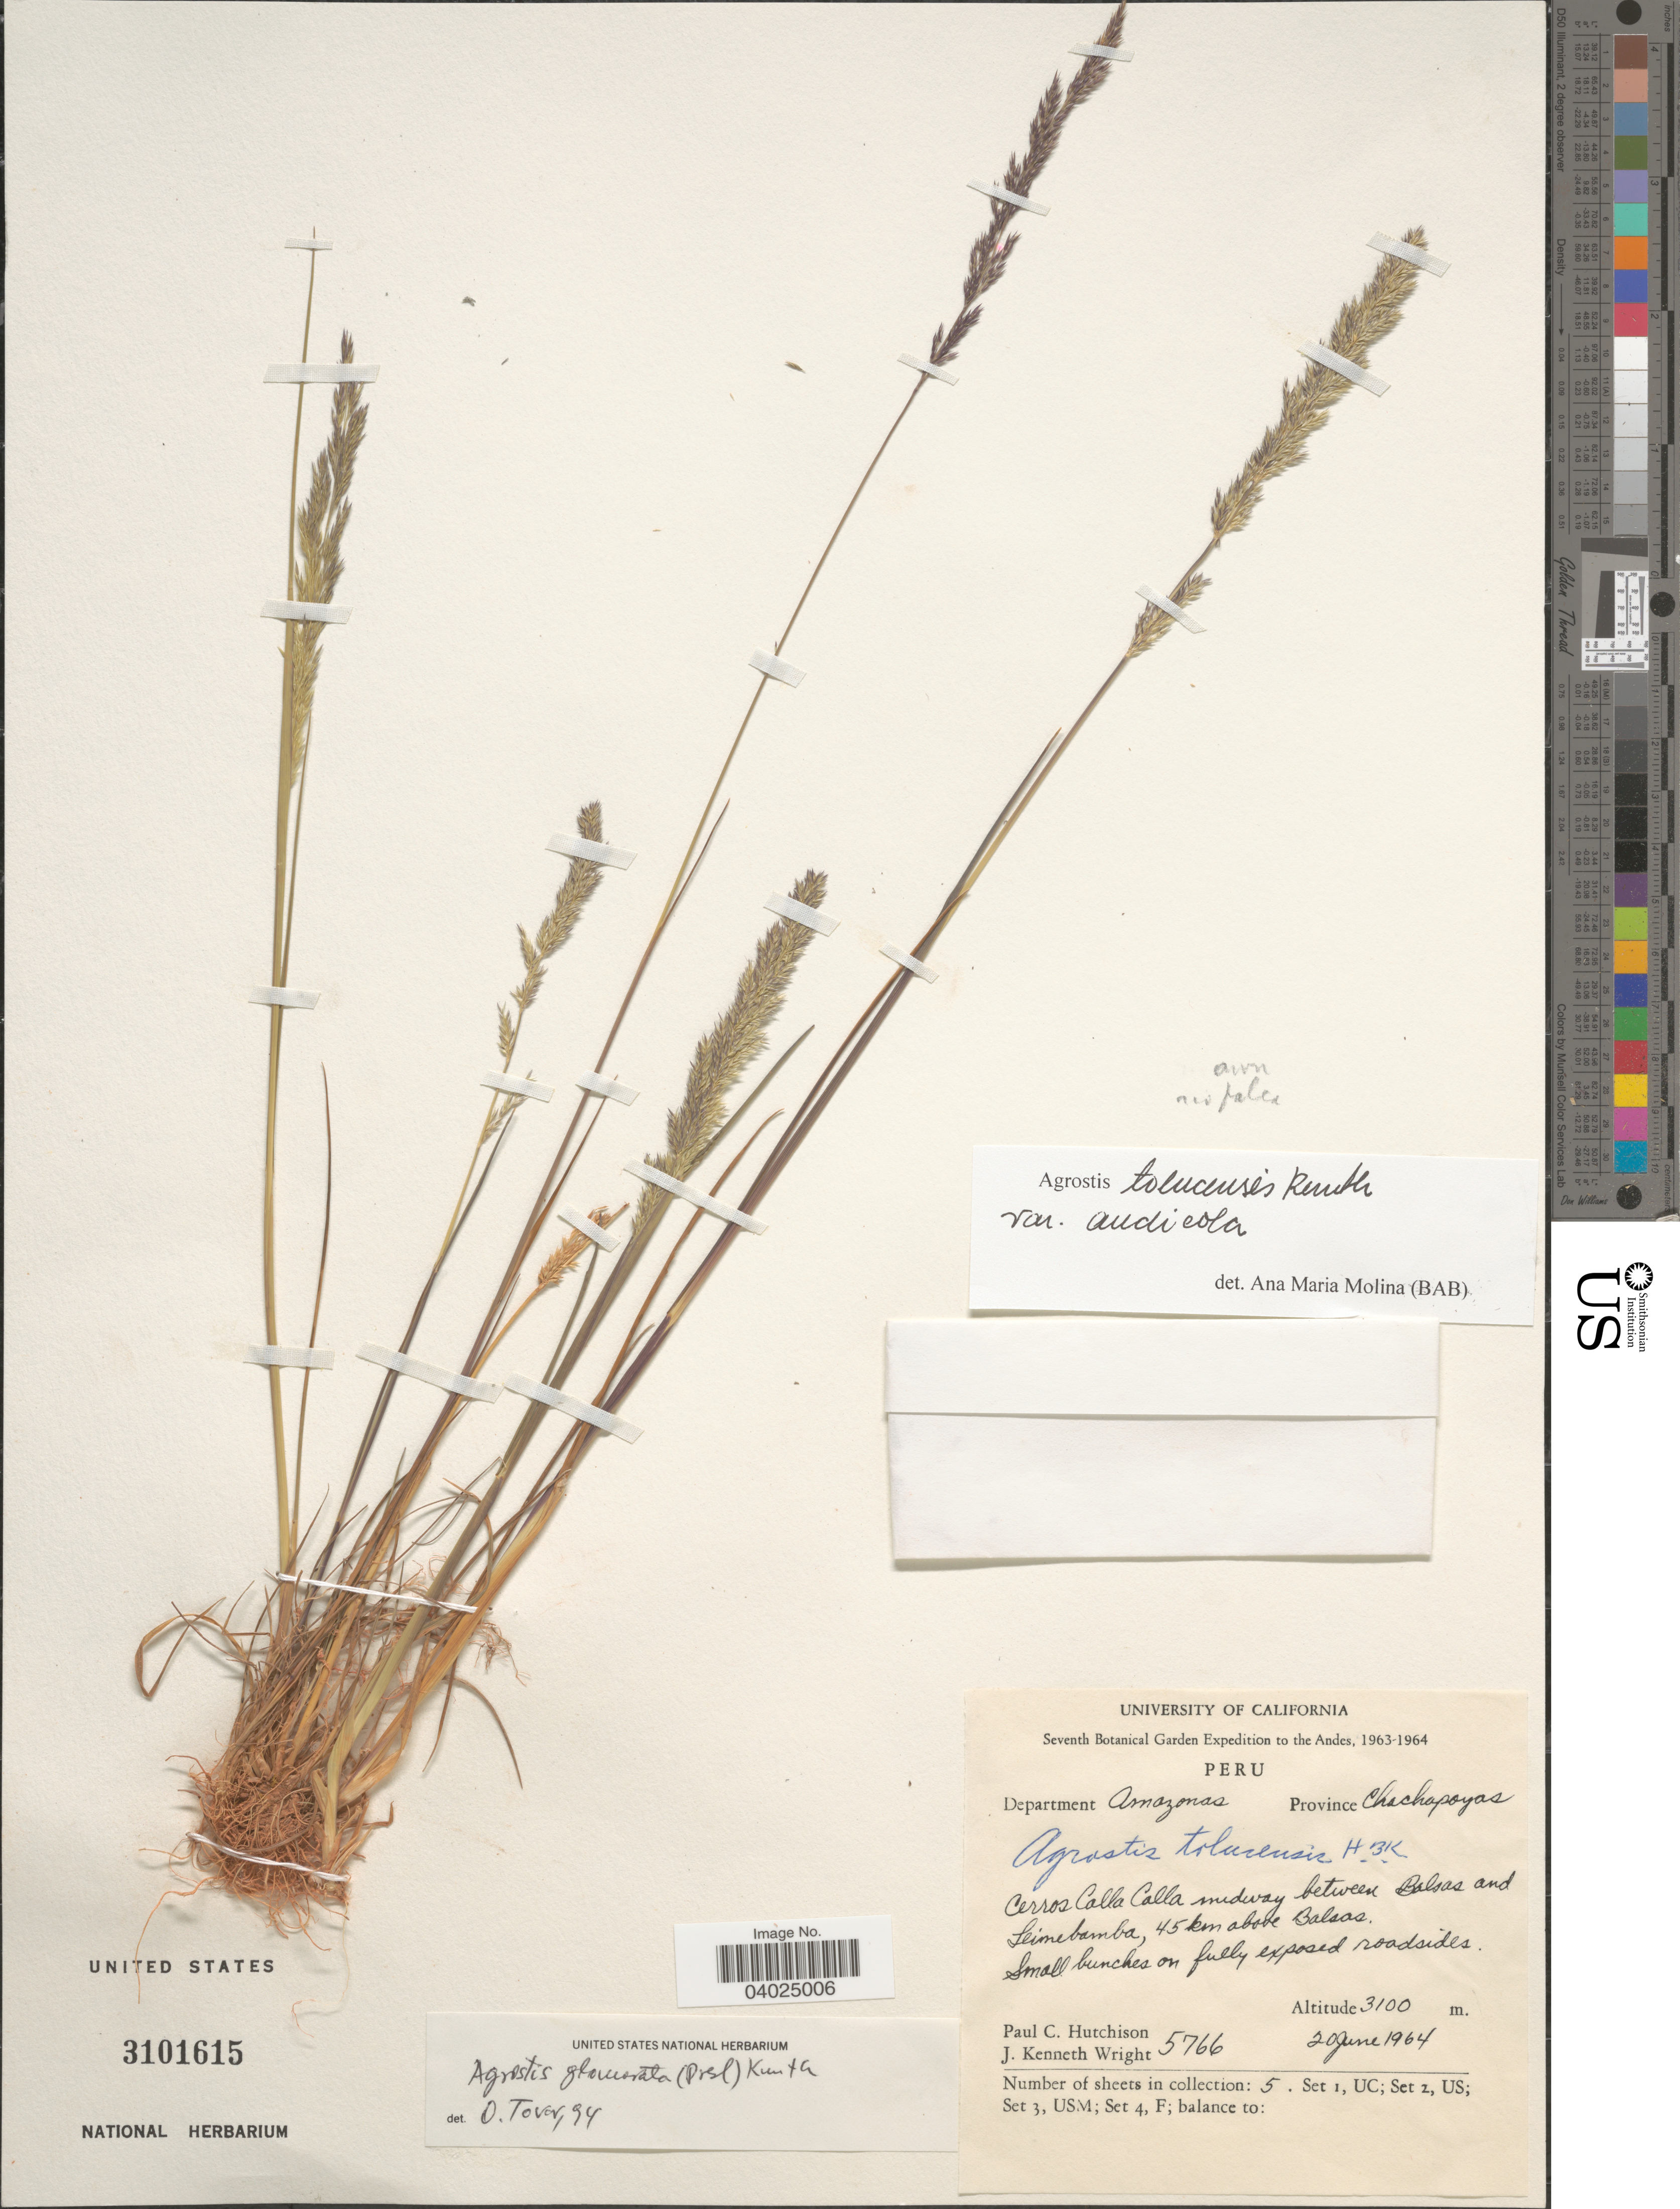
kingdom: Plantae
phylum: Tracheophyta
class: Liliopsida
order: Poales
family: Poaceae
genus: Agrostis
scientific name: Agrostis tolucensis var. andicola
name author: (Pilg.) Rúgolo & A.M. Molina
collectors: P. C. Hutchison & J. K. Wright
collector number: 5766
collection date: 1964-06-20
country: Peru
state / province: Amazonas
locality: The Andes. Department Amazonas. Province Chachapoyas. Cerros Calla Calla midway between Balsas and Leimebamba, 45 km above Balsas.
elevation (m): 3100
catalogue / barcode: US 3101615